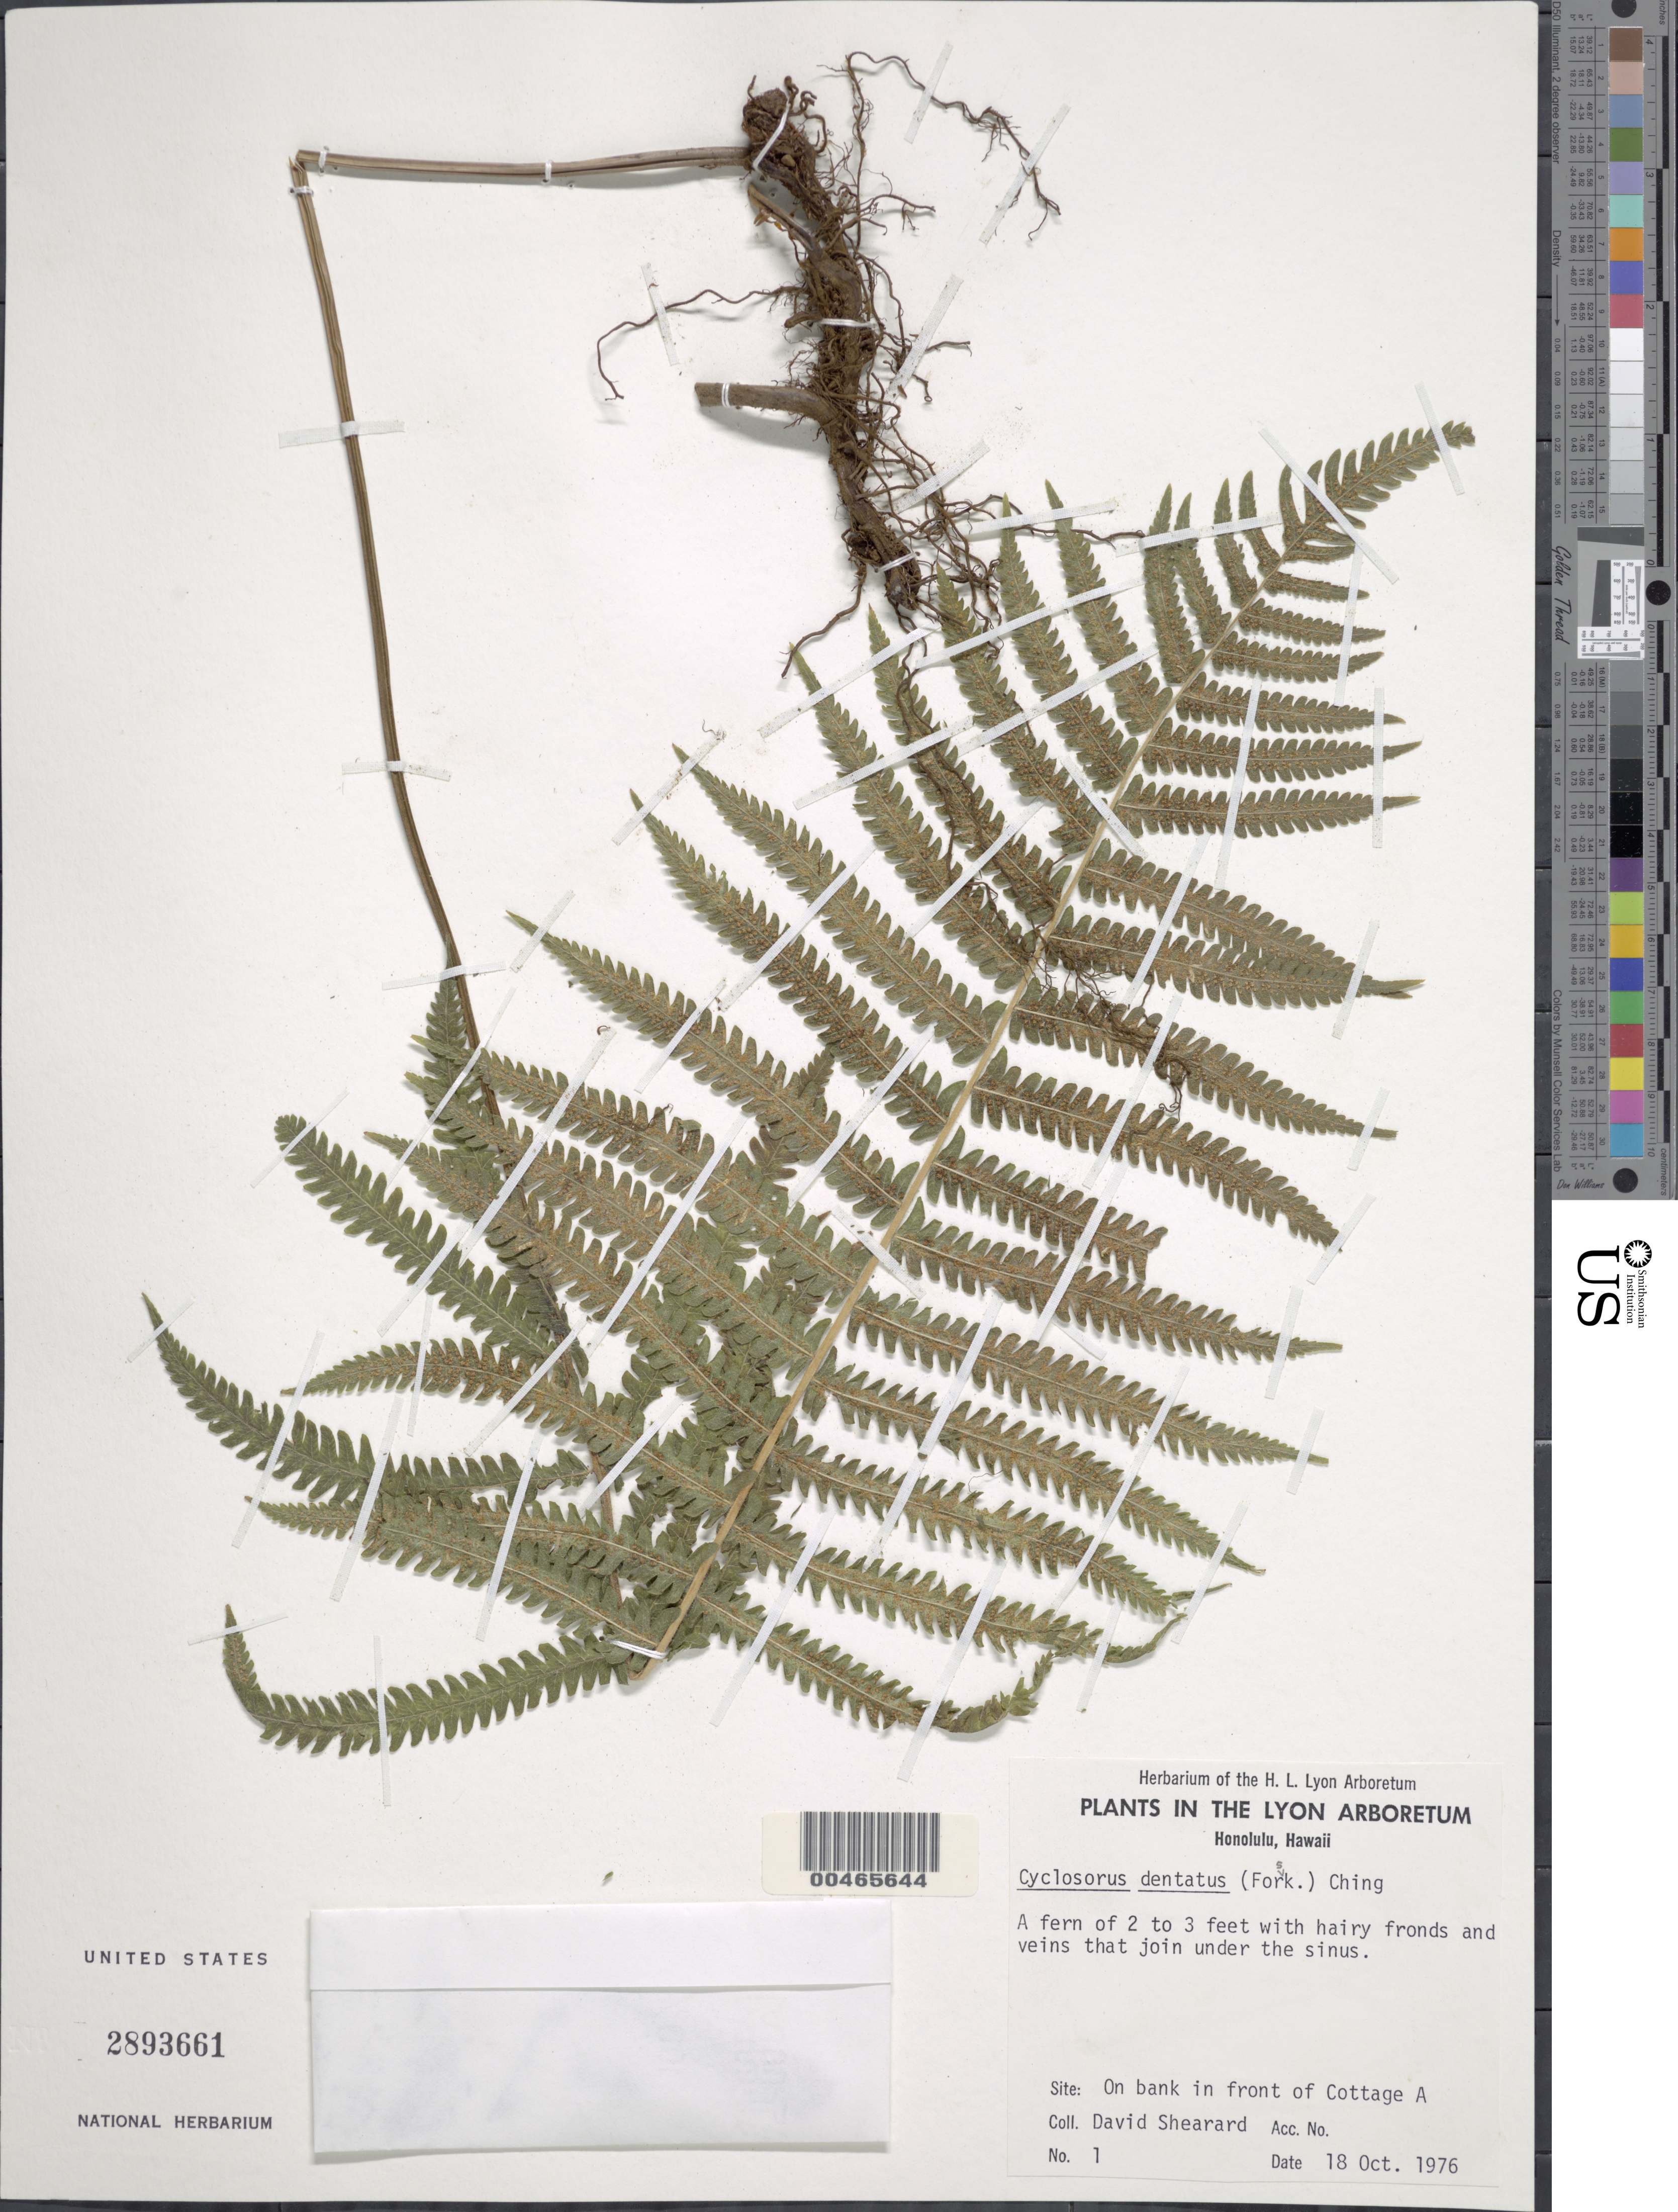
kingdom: Plantae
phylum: Tracheophyta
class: Polypodiopsida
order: Polypodiales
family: Thelypteridaceae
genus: Christella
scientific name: Christella dentata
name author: (Forssk.) Brownsey & Jermy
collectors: D. Shearard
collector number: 1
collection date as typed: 18 Oct 1976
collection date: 1976-10-18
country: United States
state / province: Hawaii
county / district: Honolulu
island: Oahu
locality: On bank in front of Cottage A, Honolulu, in the Lyon Arboretum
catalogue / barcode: US 2893661